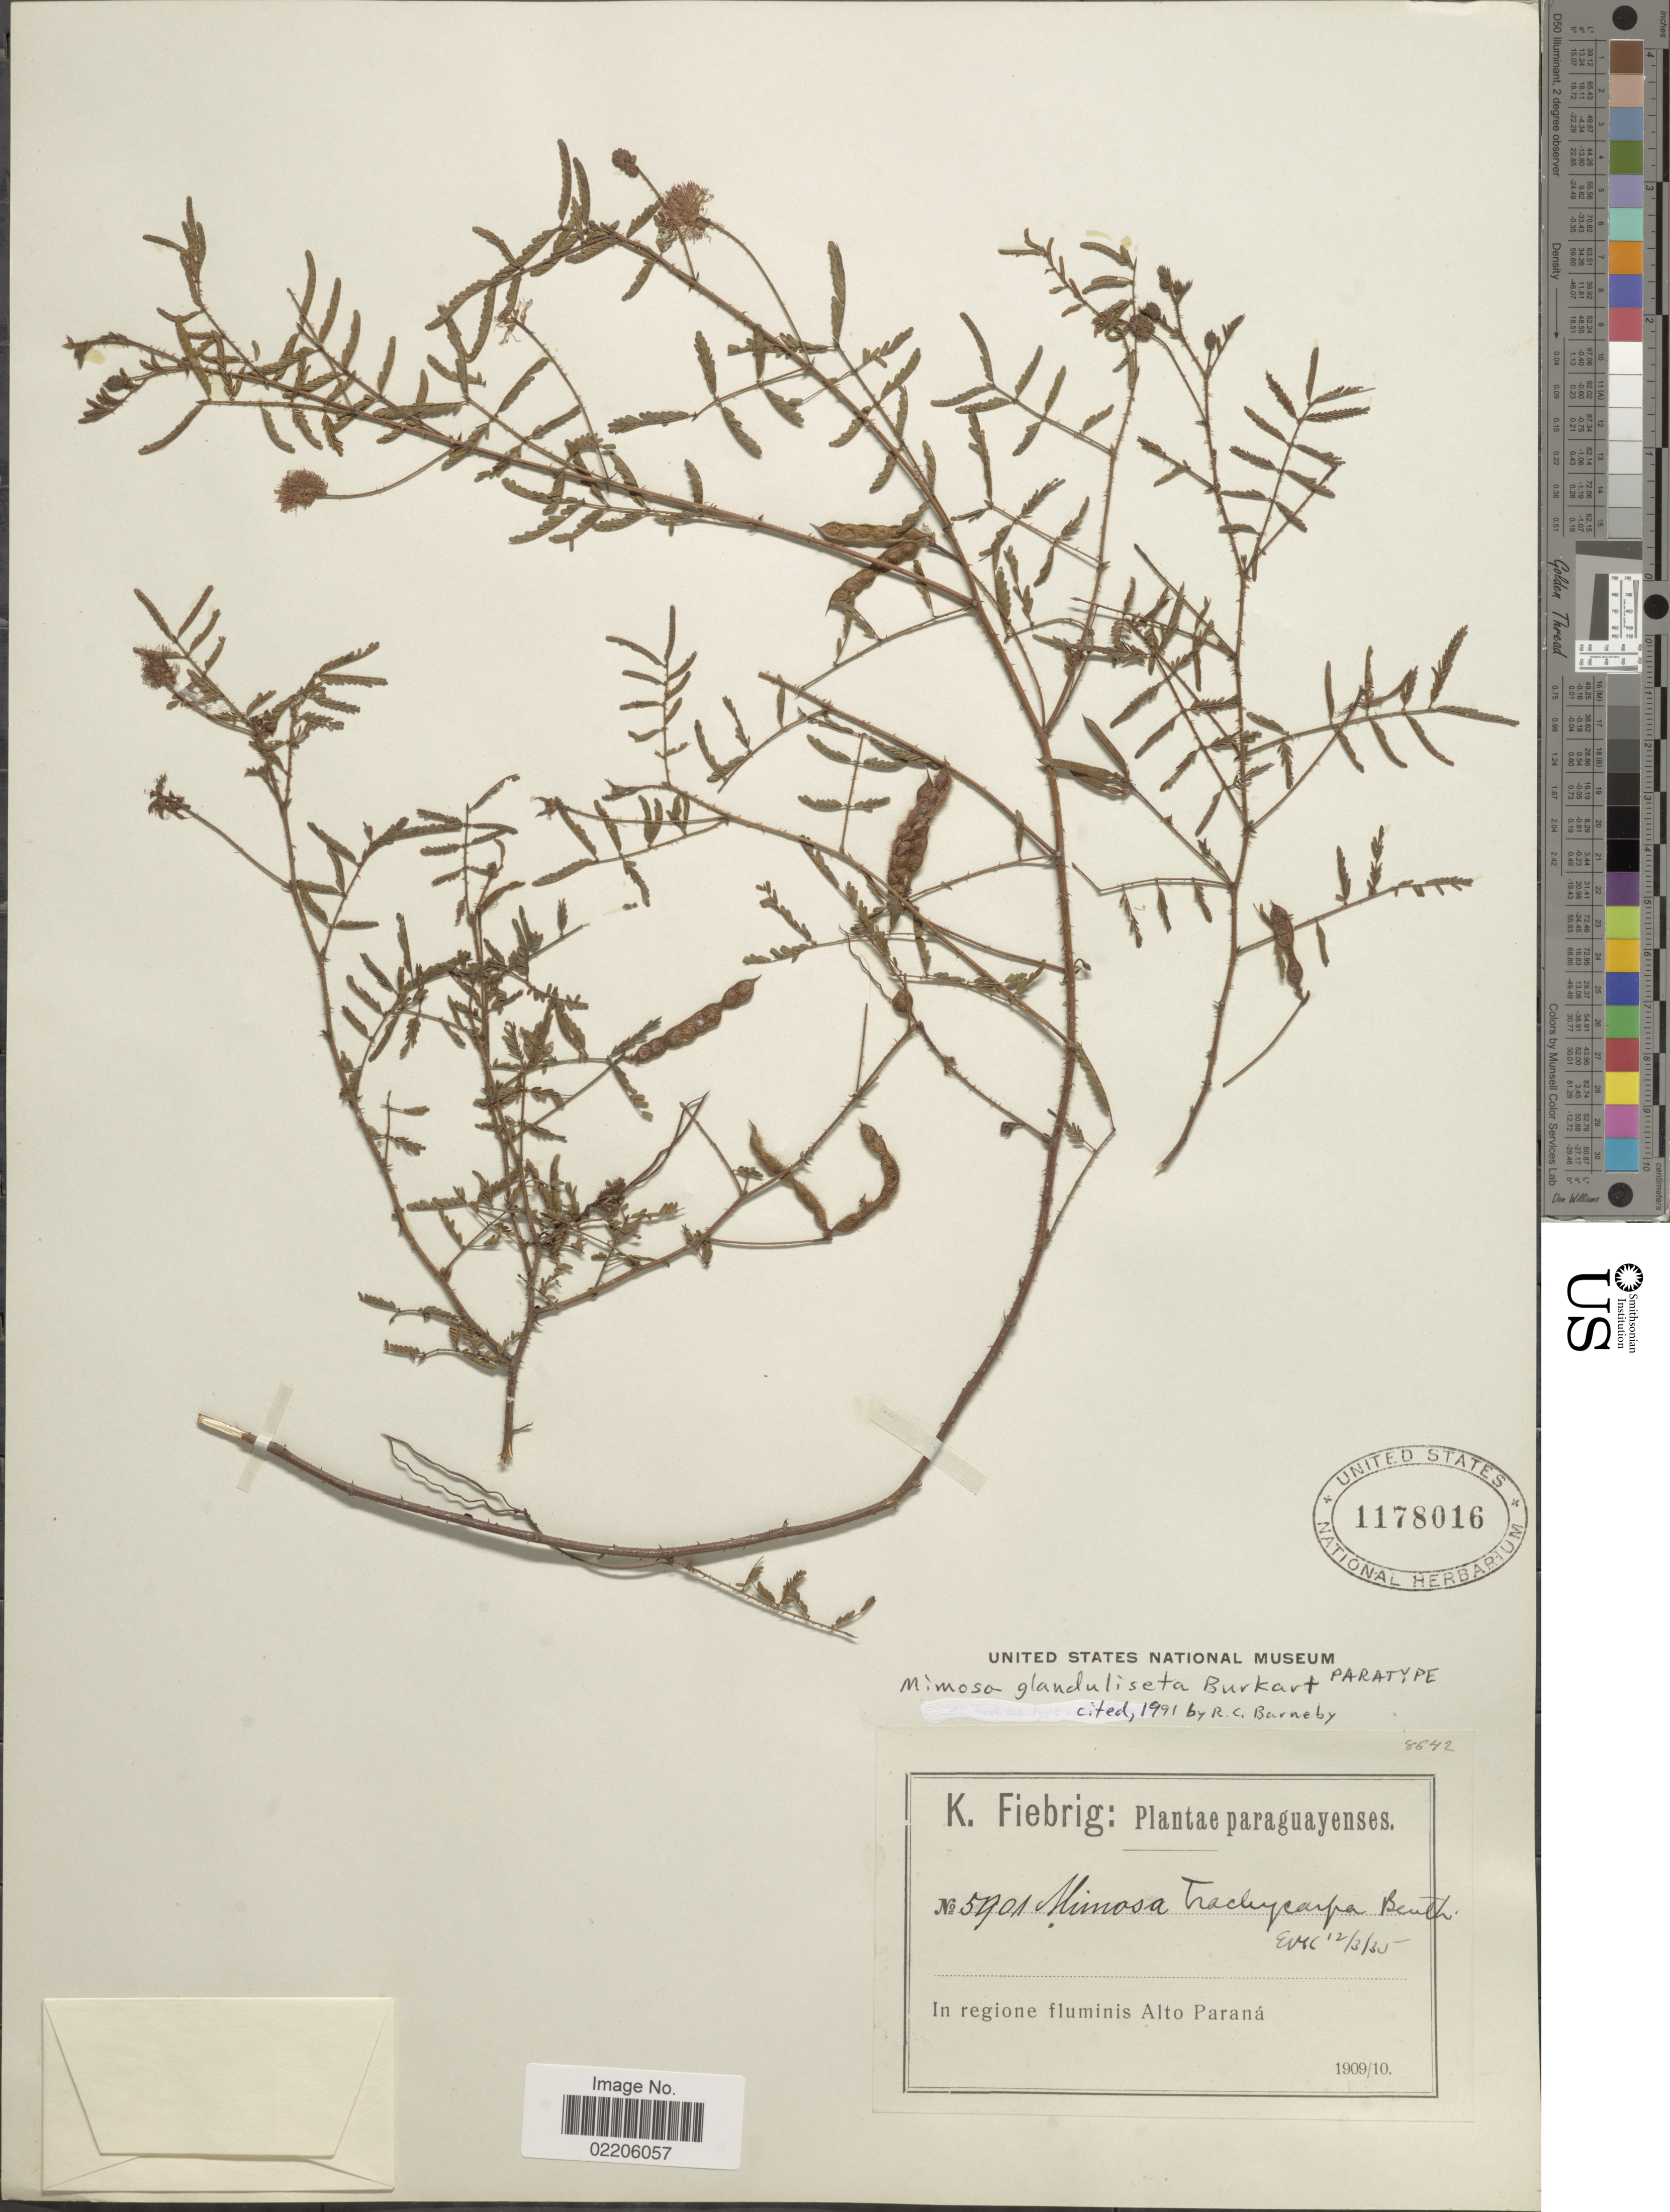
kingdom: Plantae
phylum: Tracheophyta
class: Magnoliopsida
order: Fabales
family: Fabaceae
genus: Mimosa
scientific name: Mimosa glanduliseta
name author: Burkart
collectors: K. Fiebrig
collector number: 5901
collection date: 1909/1910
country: Paraguay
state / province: Alto Parana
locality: Paraguayenses. In regione fluminis Alto Parana.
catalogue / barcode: US 1178016